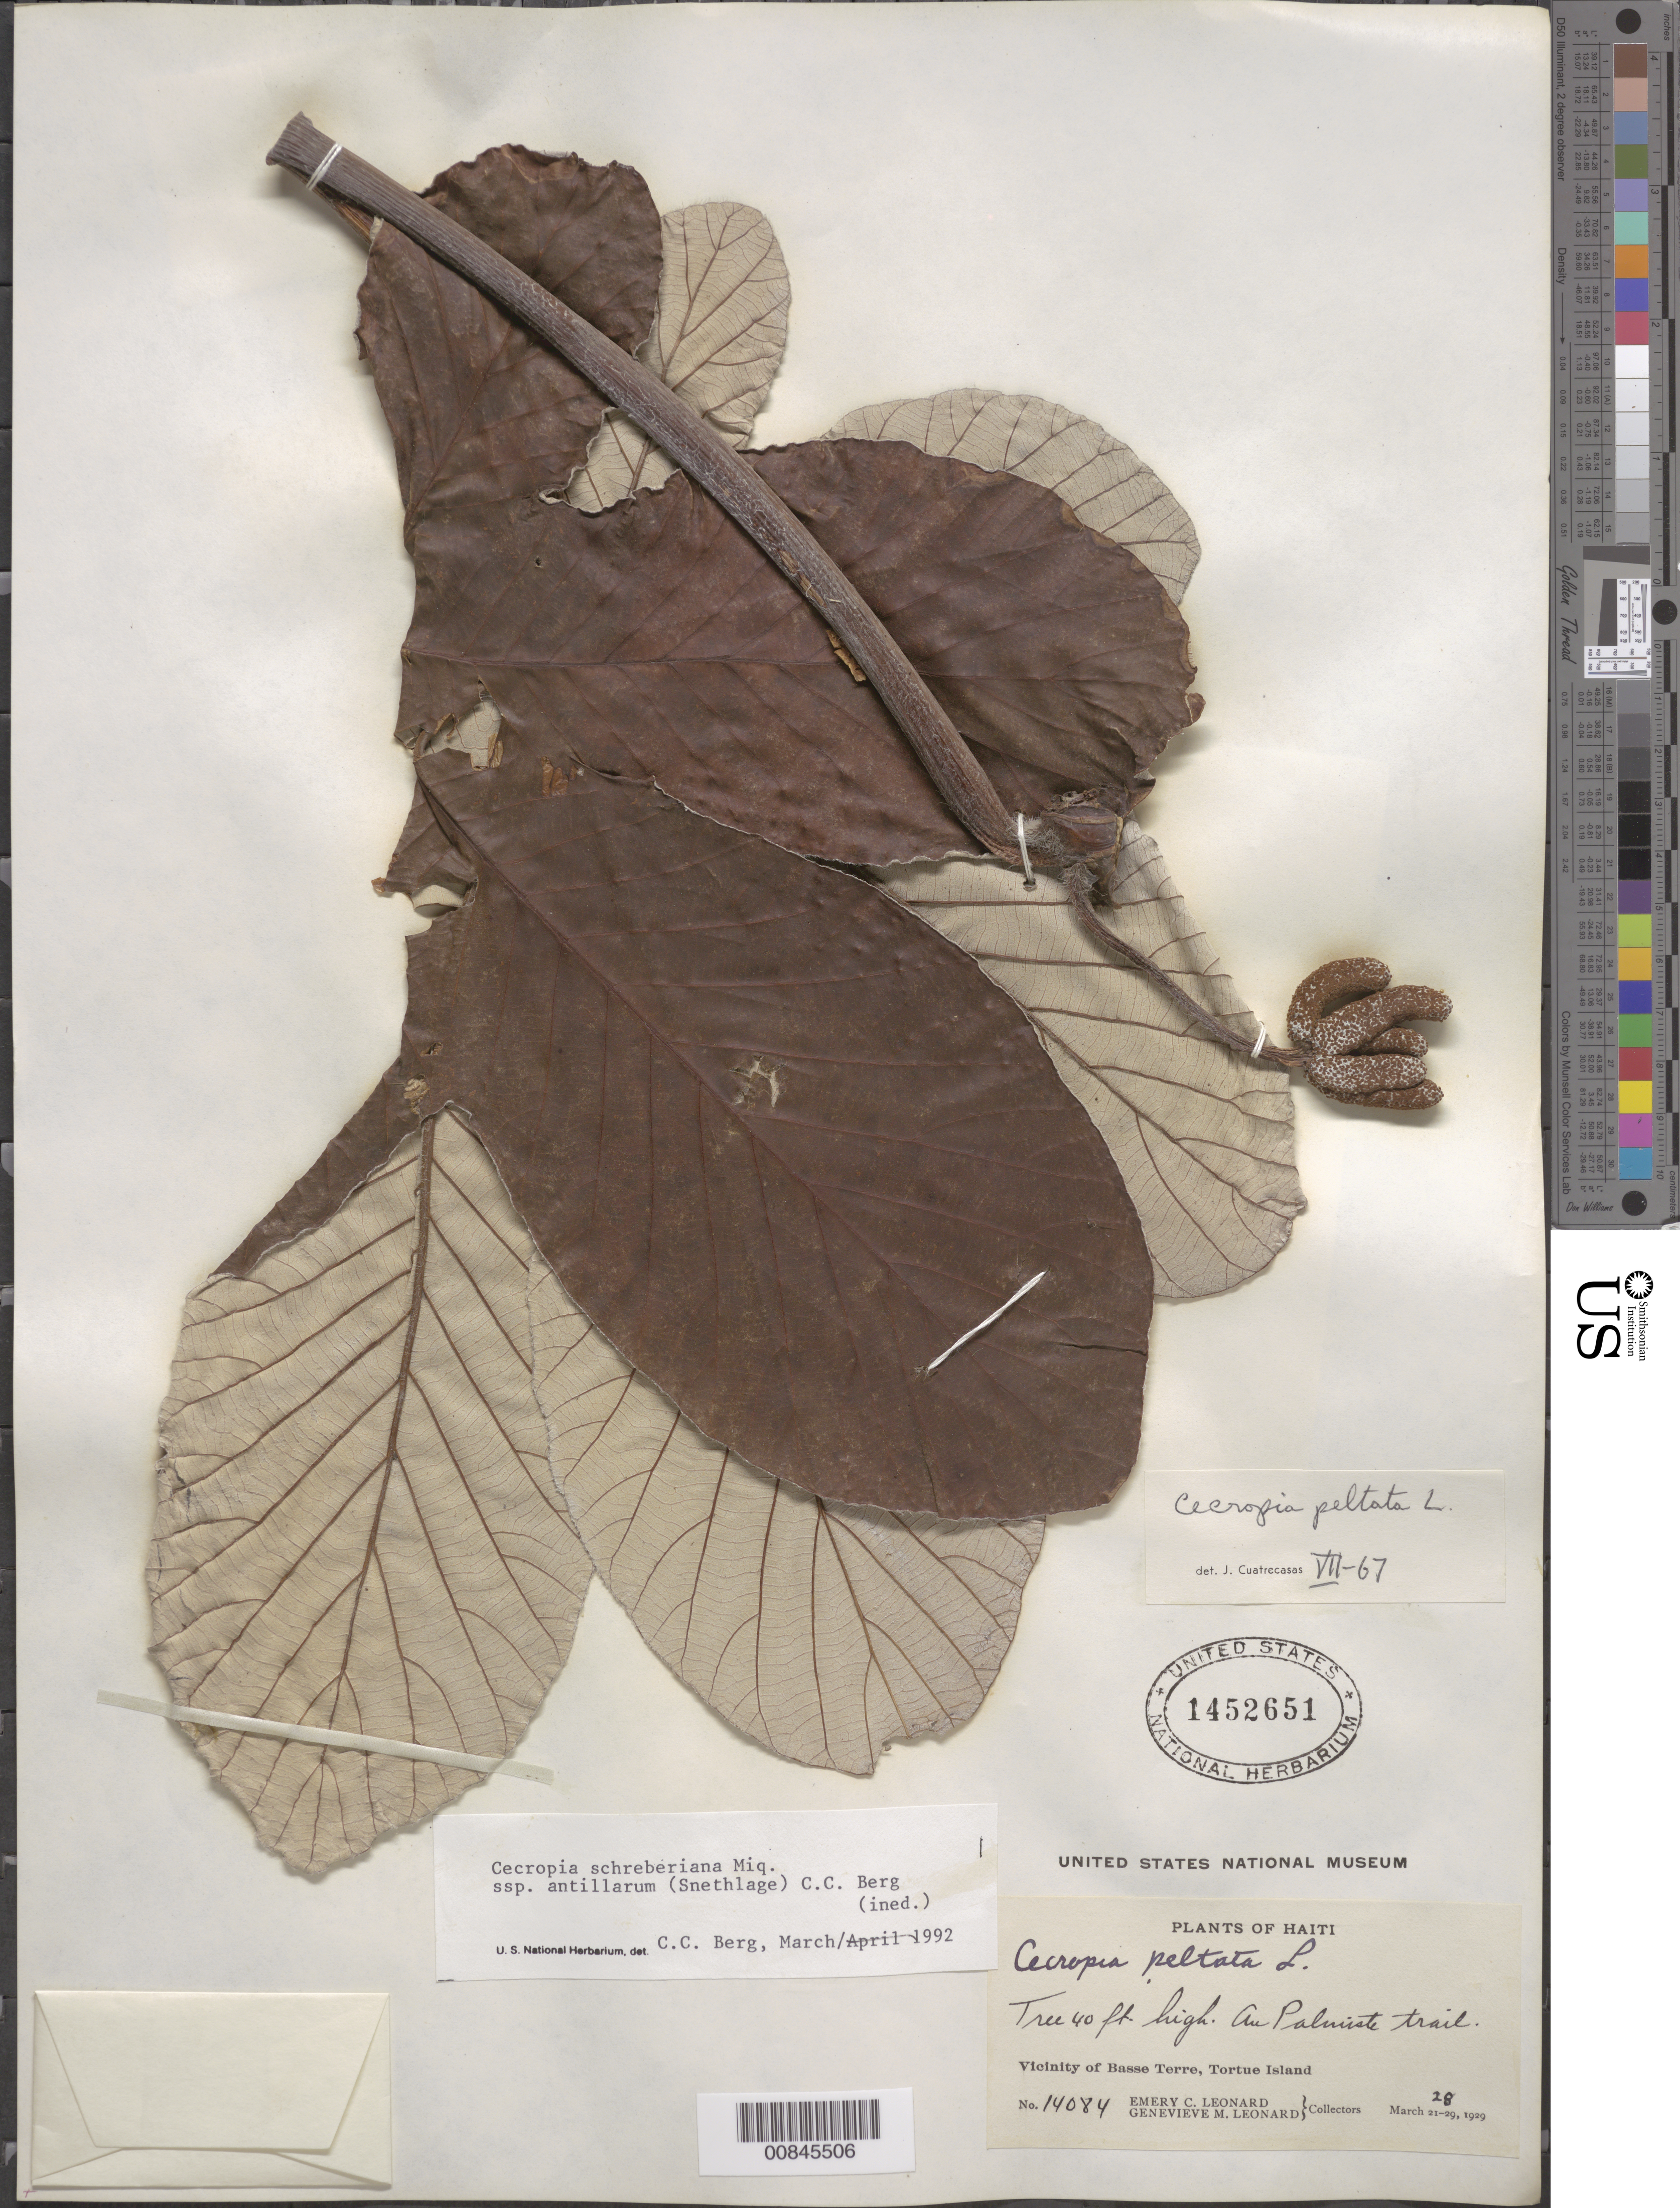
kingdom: Plantae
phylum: Tracheophyta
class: Magnoliopsida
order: Rosales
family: Urticaceae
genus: Cecropia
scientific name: Cecropia schreberiana subsp. antillarum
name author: (Snethl.) C.C. Berg & P. Franco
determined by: Berg, C. C.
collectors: E. C. Leonard & G. M. Leonard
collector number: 14084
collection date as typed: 28 Mar 1929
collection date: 1929-03-28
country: Haiti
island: Île de Tortue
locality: Au Palmiste trail. Vicinity of Basse Terre.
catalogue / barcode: US 1452651